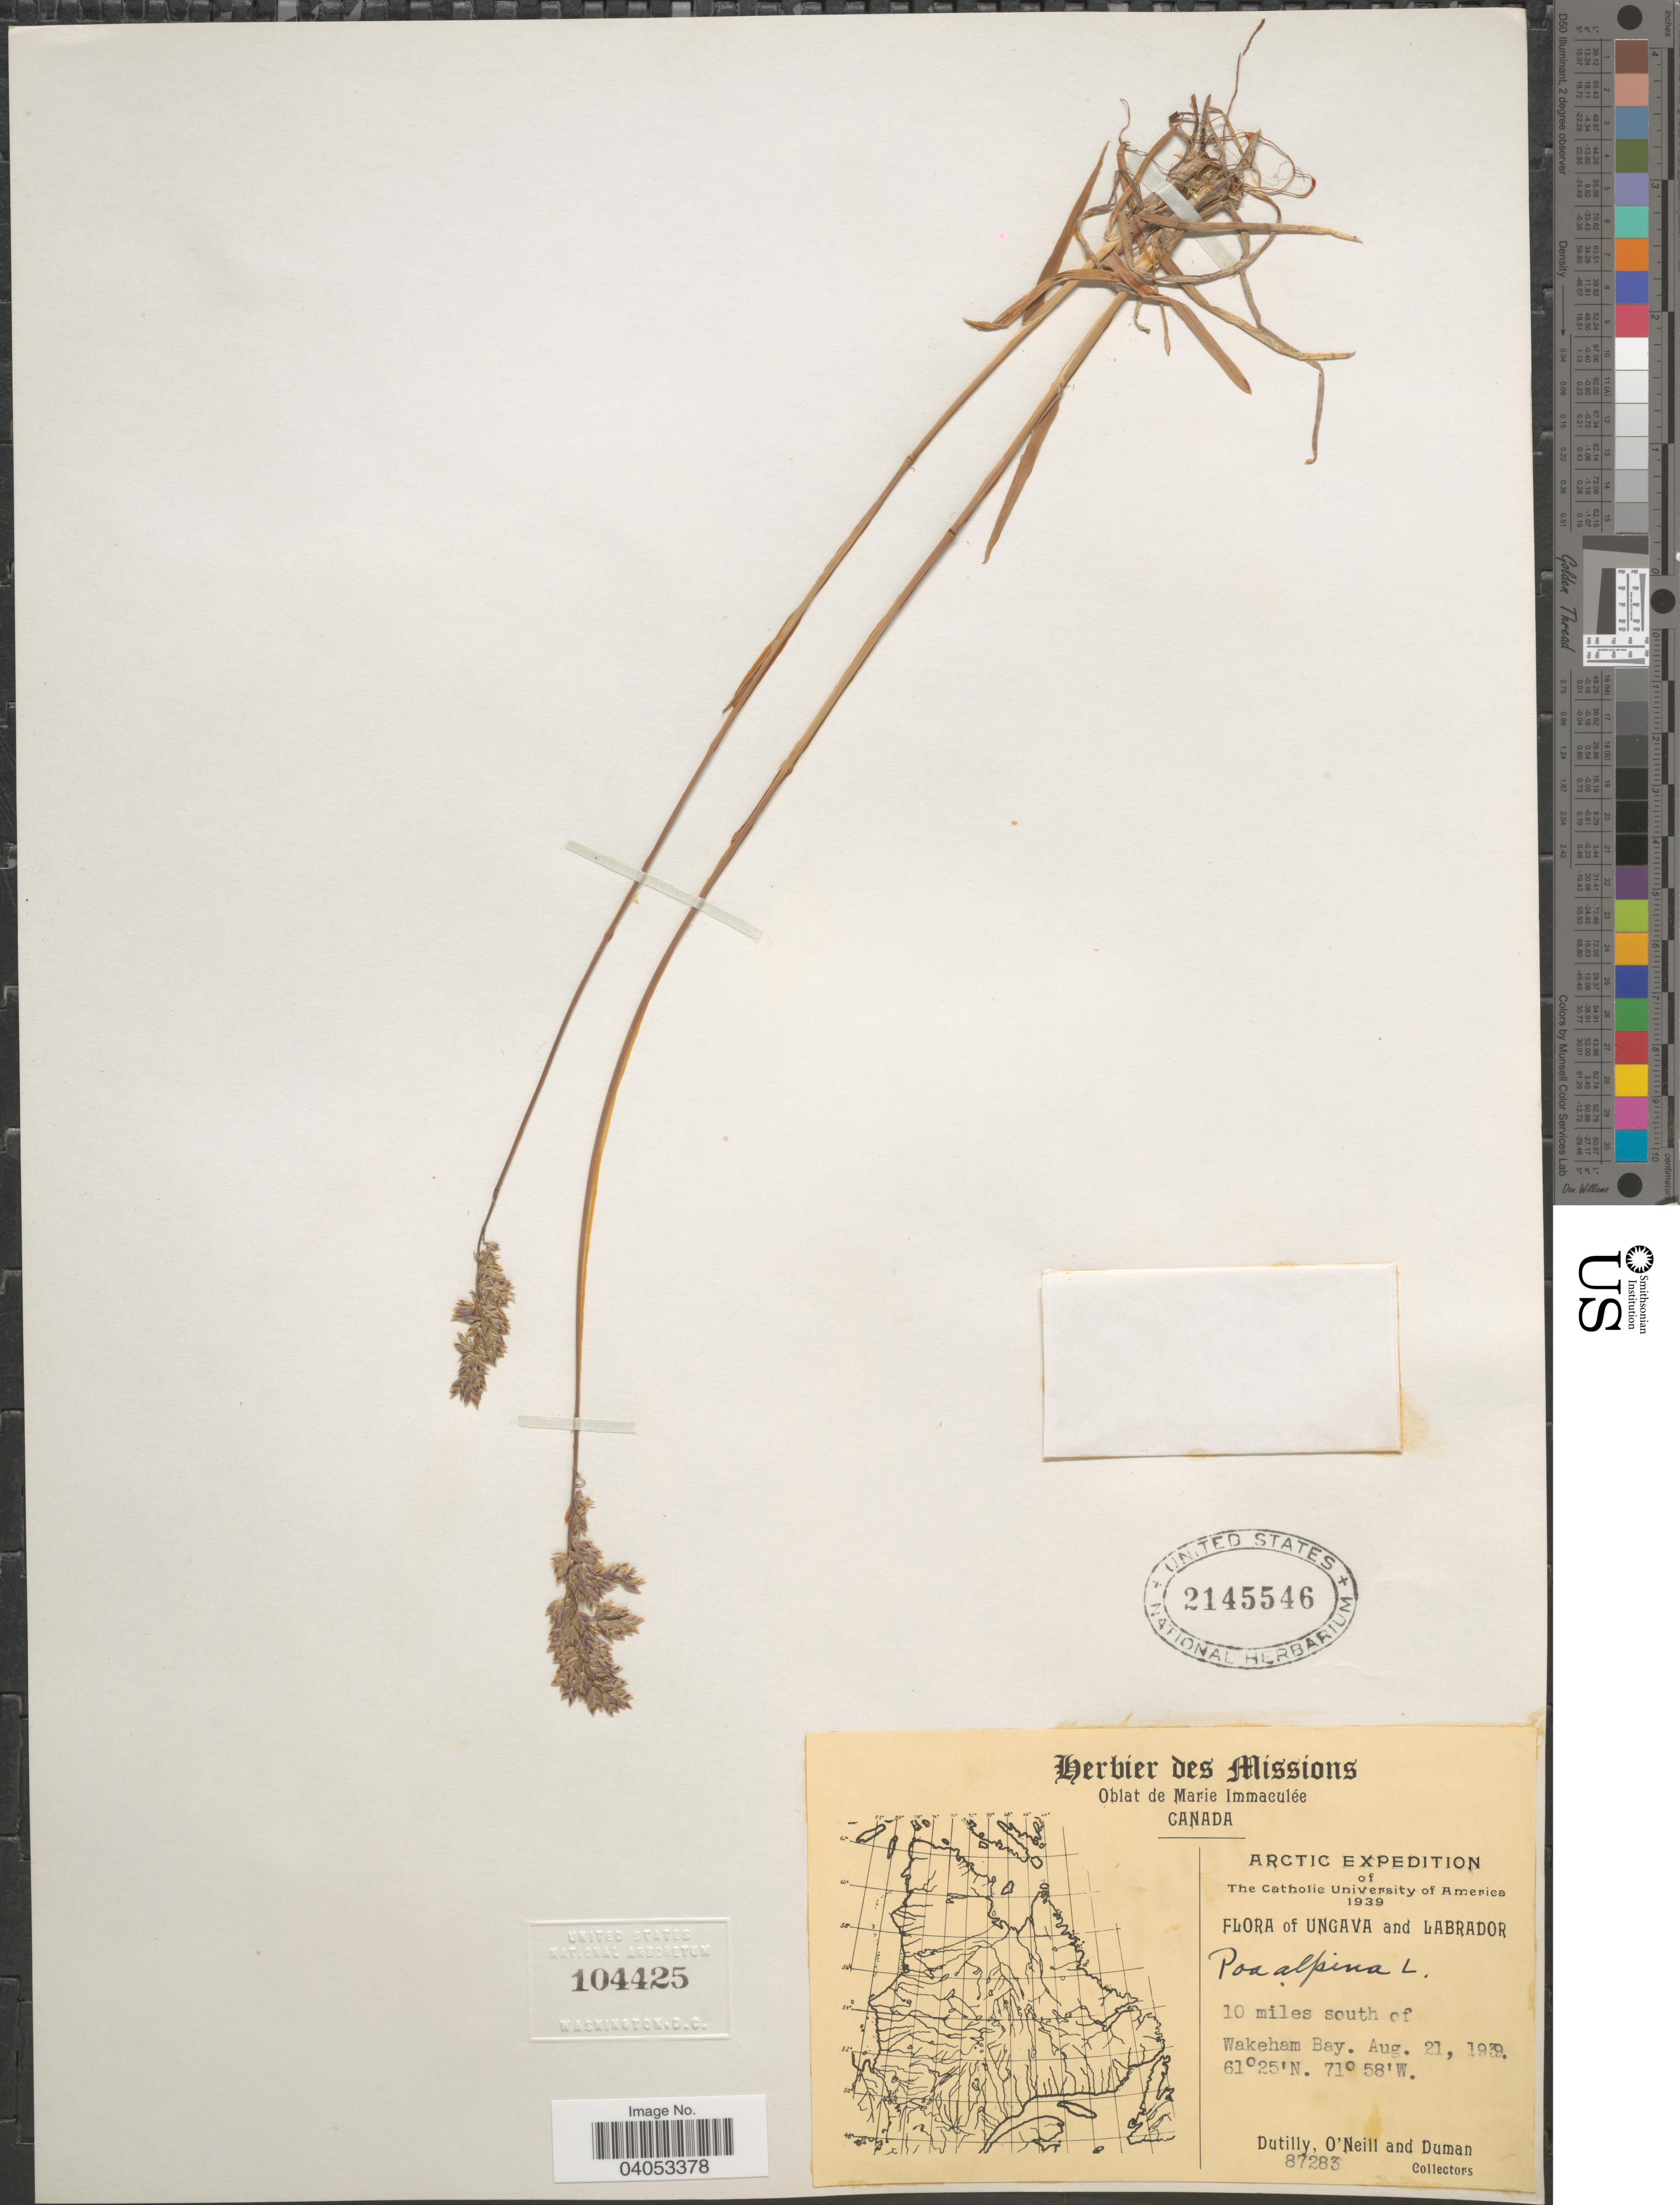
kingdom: Plantae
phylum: Tracheophyta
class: Liliopsida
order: Poales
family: Poaceae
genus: Poa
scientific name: Poa alpina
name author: L.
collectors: -. Dutilly, O' Neill & -. Duman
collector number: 87283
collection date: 1939-08-21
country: Canada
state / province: Newfoundland and Labrador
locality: Ungava and Labrador. 10 miles south of Wakeham Bay.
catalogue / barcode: US 2145546